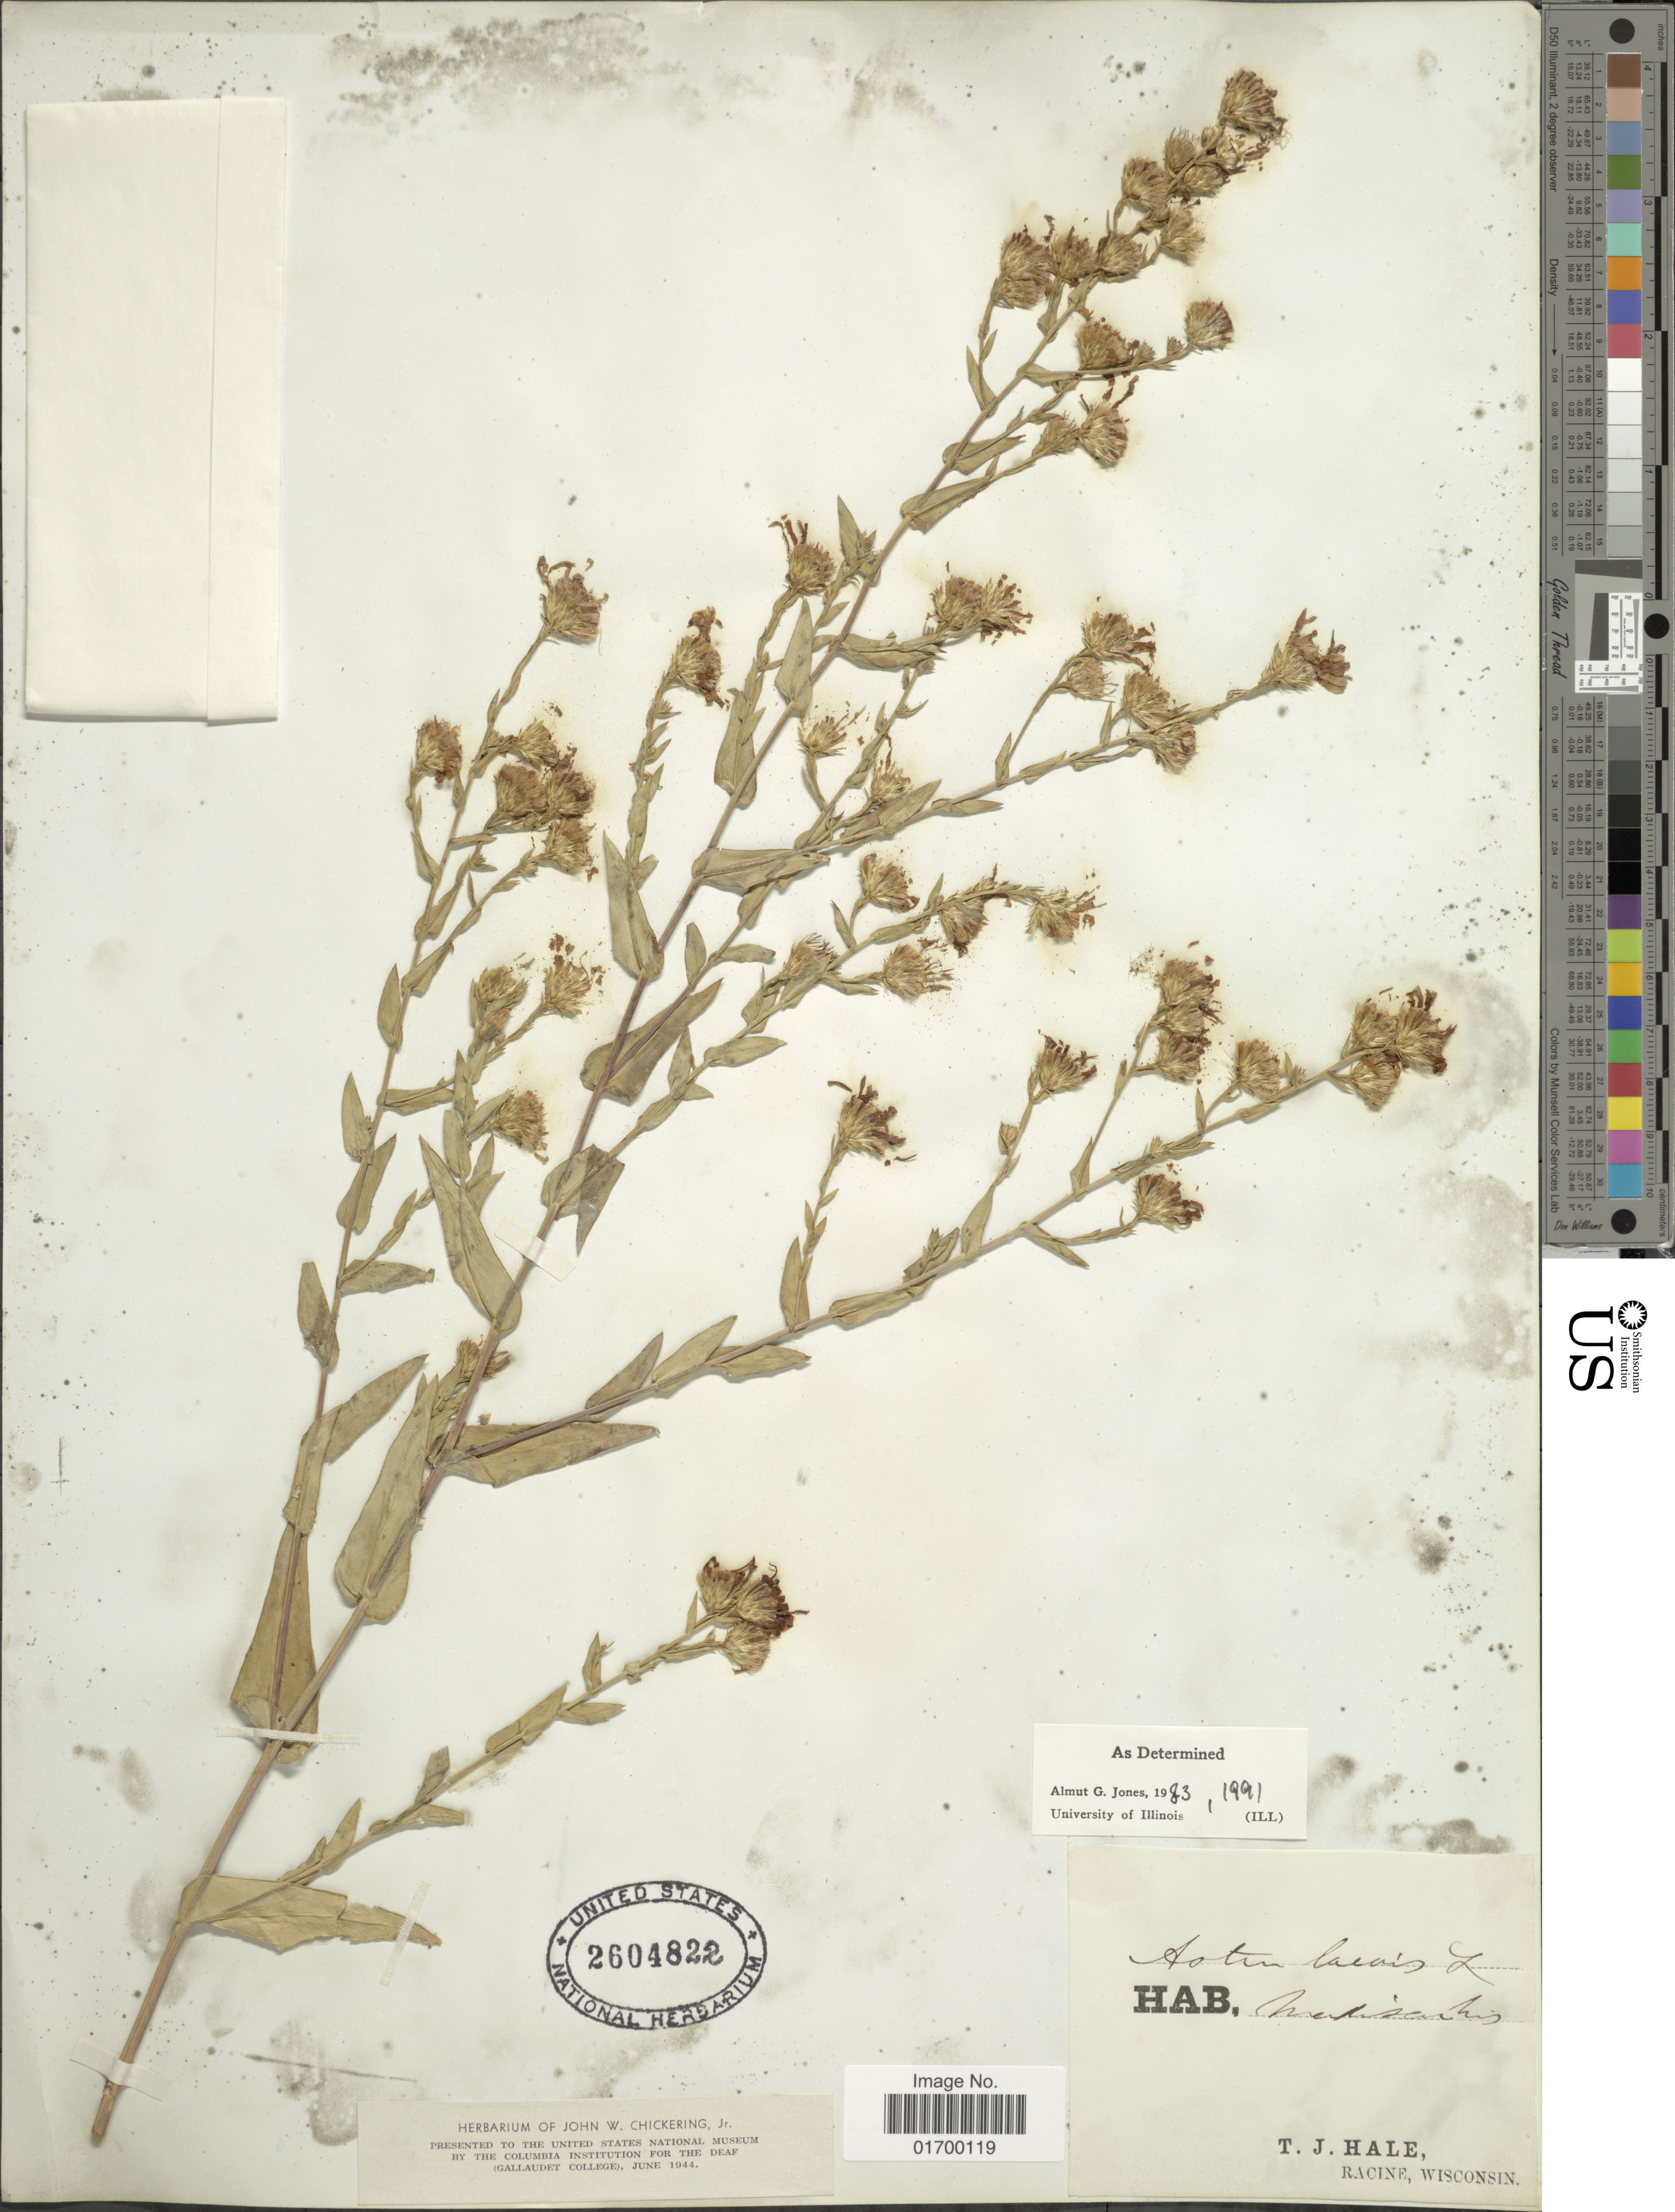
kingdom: Plantae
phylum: Tracheophyta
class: Magnoliopsida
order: Asterales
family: Asteraceae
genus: Symphyotrichum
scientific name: Symphyotrichum laeve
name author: (L.) Á. Löve & D. Löve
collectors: T. Hale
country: United States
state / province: Wisconsin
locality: Madison.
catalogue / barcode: US 2604822